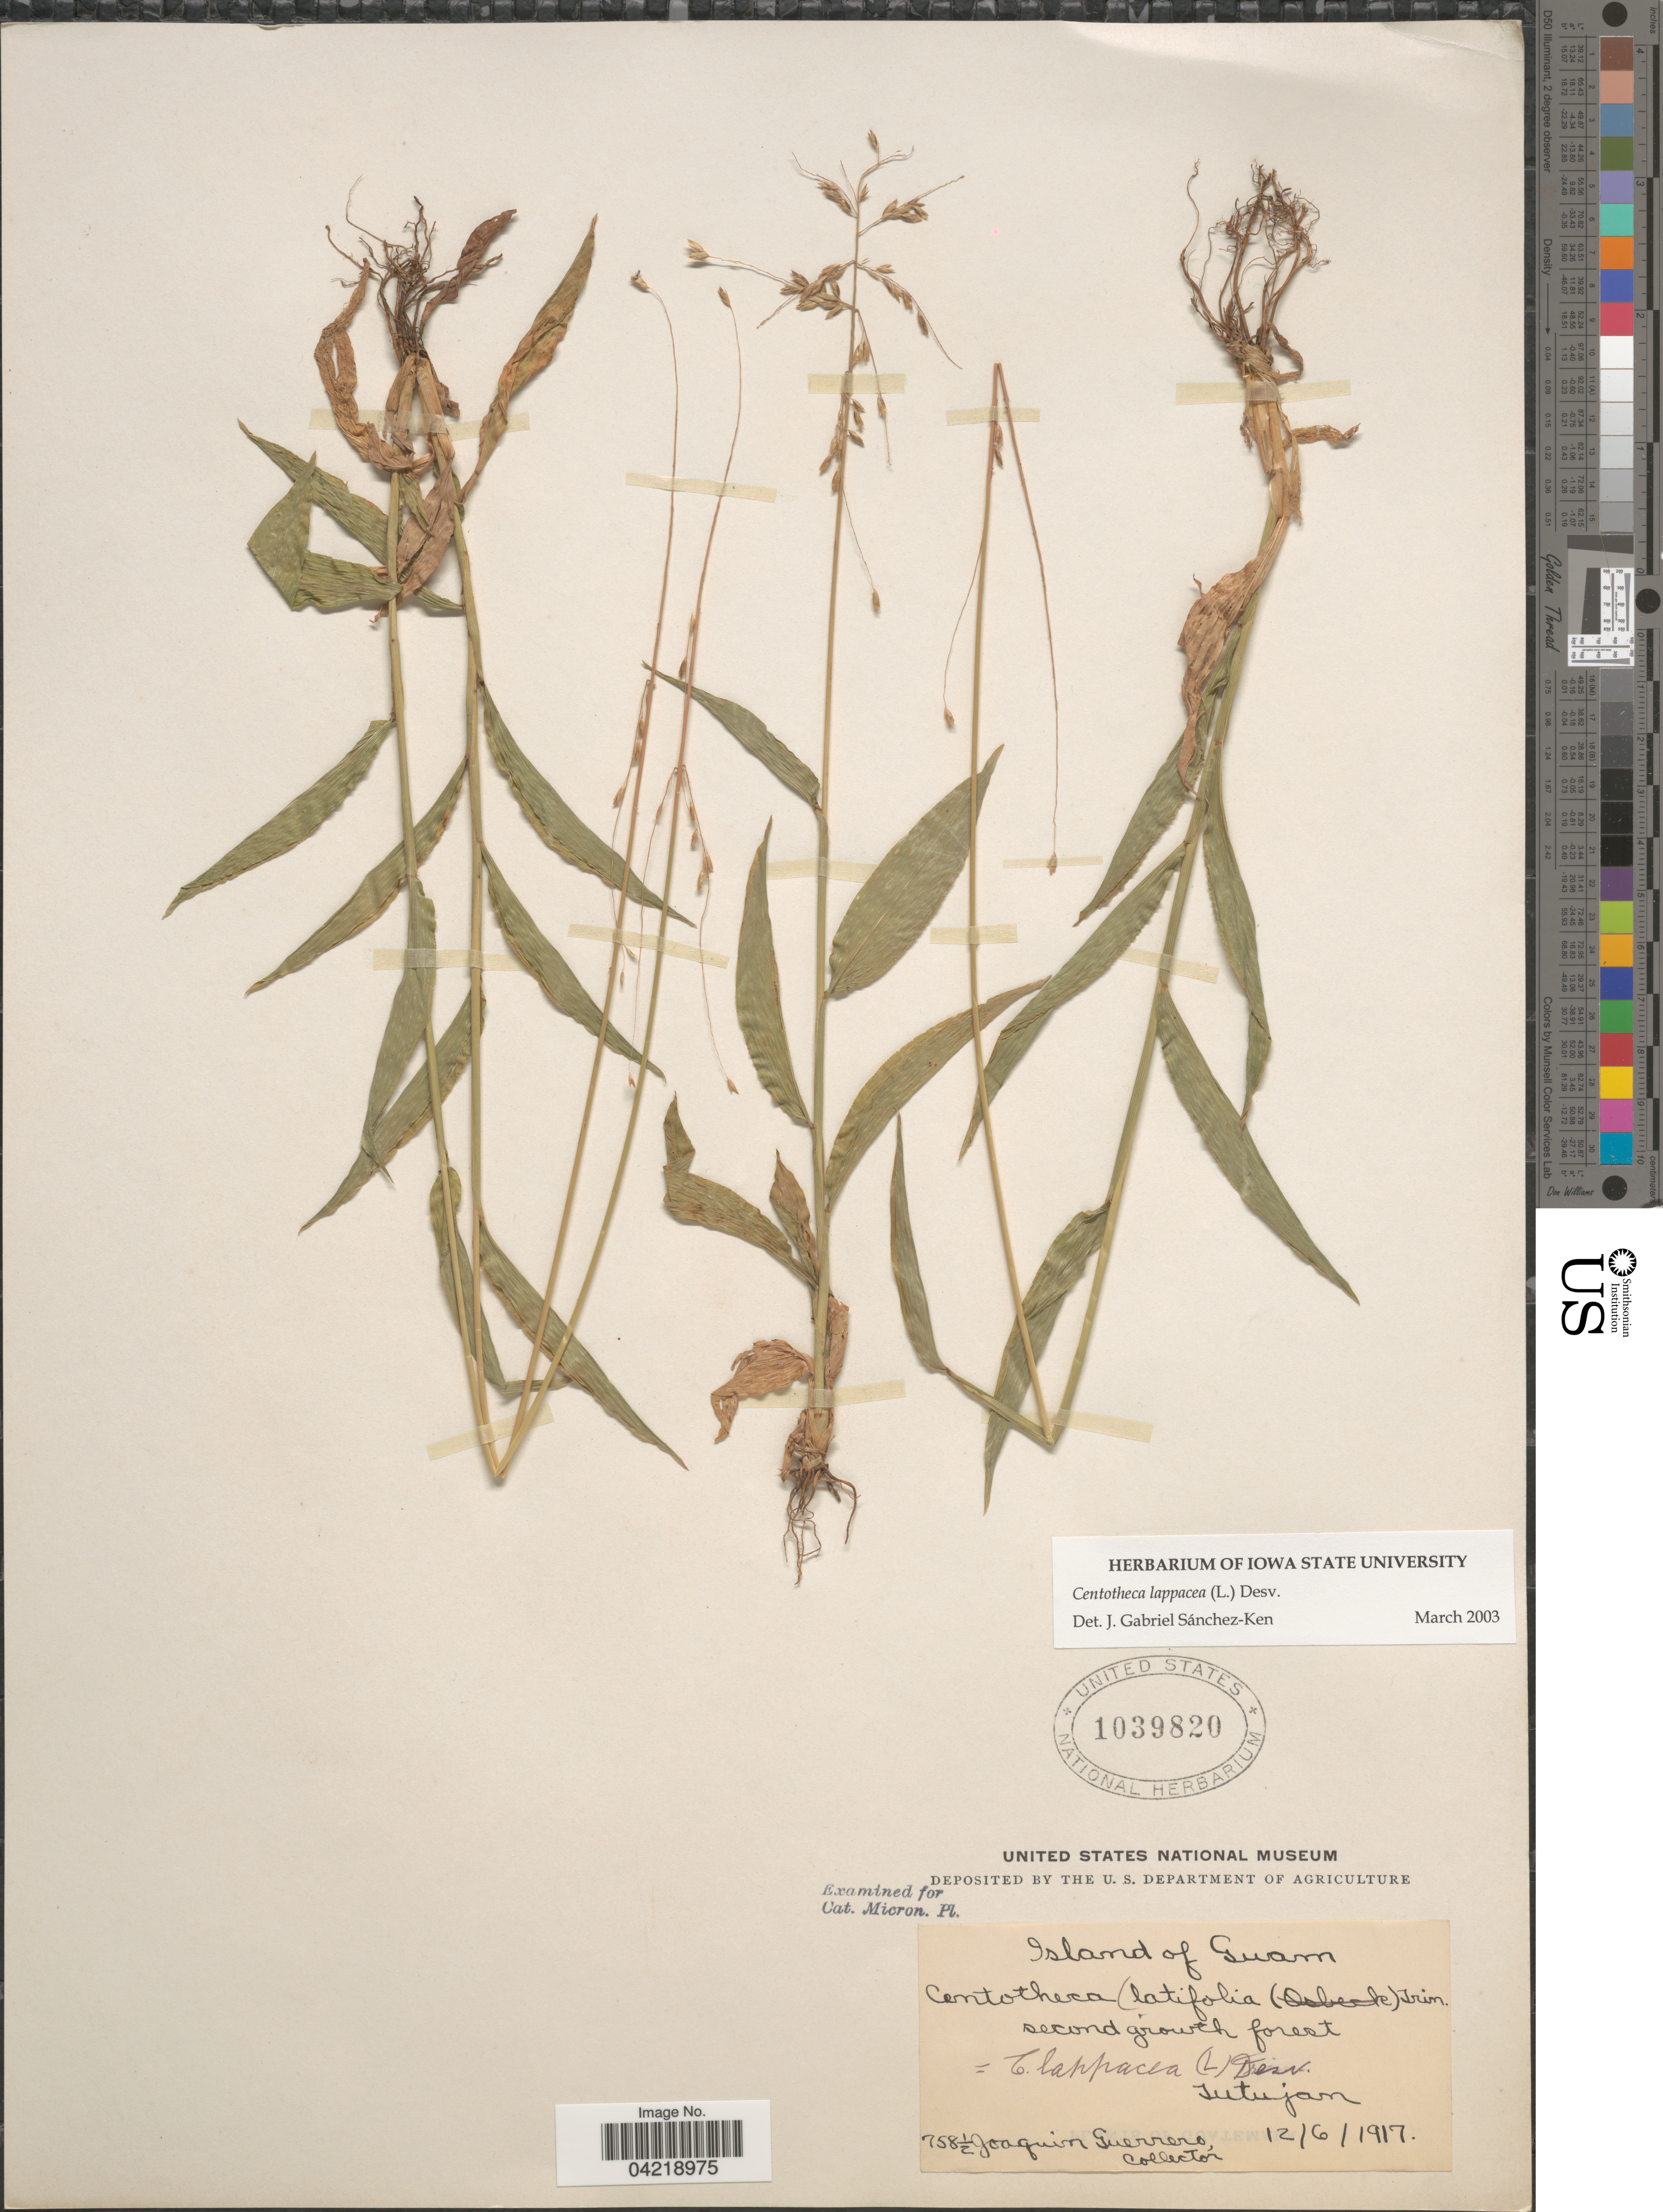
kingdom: Plantae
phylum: Tracheophyta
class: Liliopsida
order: Poales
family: Poaceae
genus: Centotheca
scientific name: Centotheca lappacea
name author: (L.) Desv.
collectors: J. Guerrero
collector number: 758½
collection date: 1917-06-12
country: Guam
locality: Tutujan.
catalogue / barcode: US 1039820